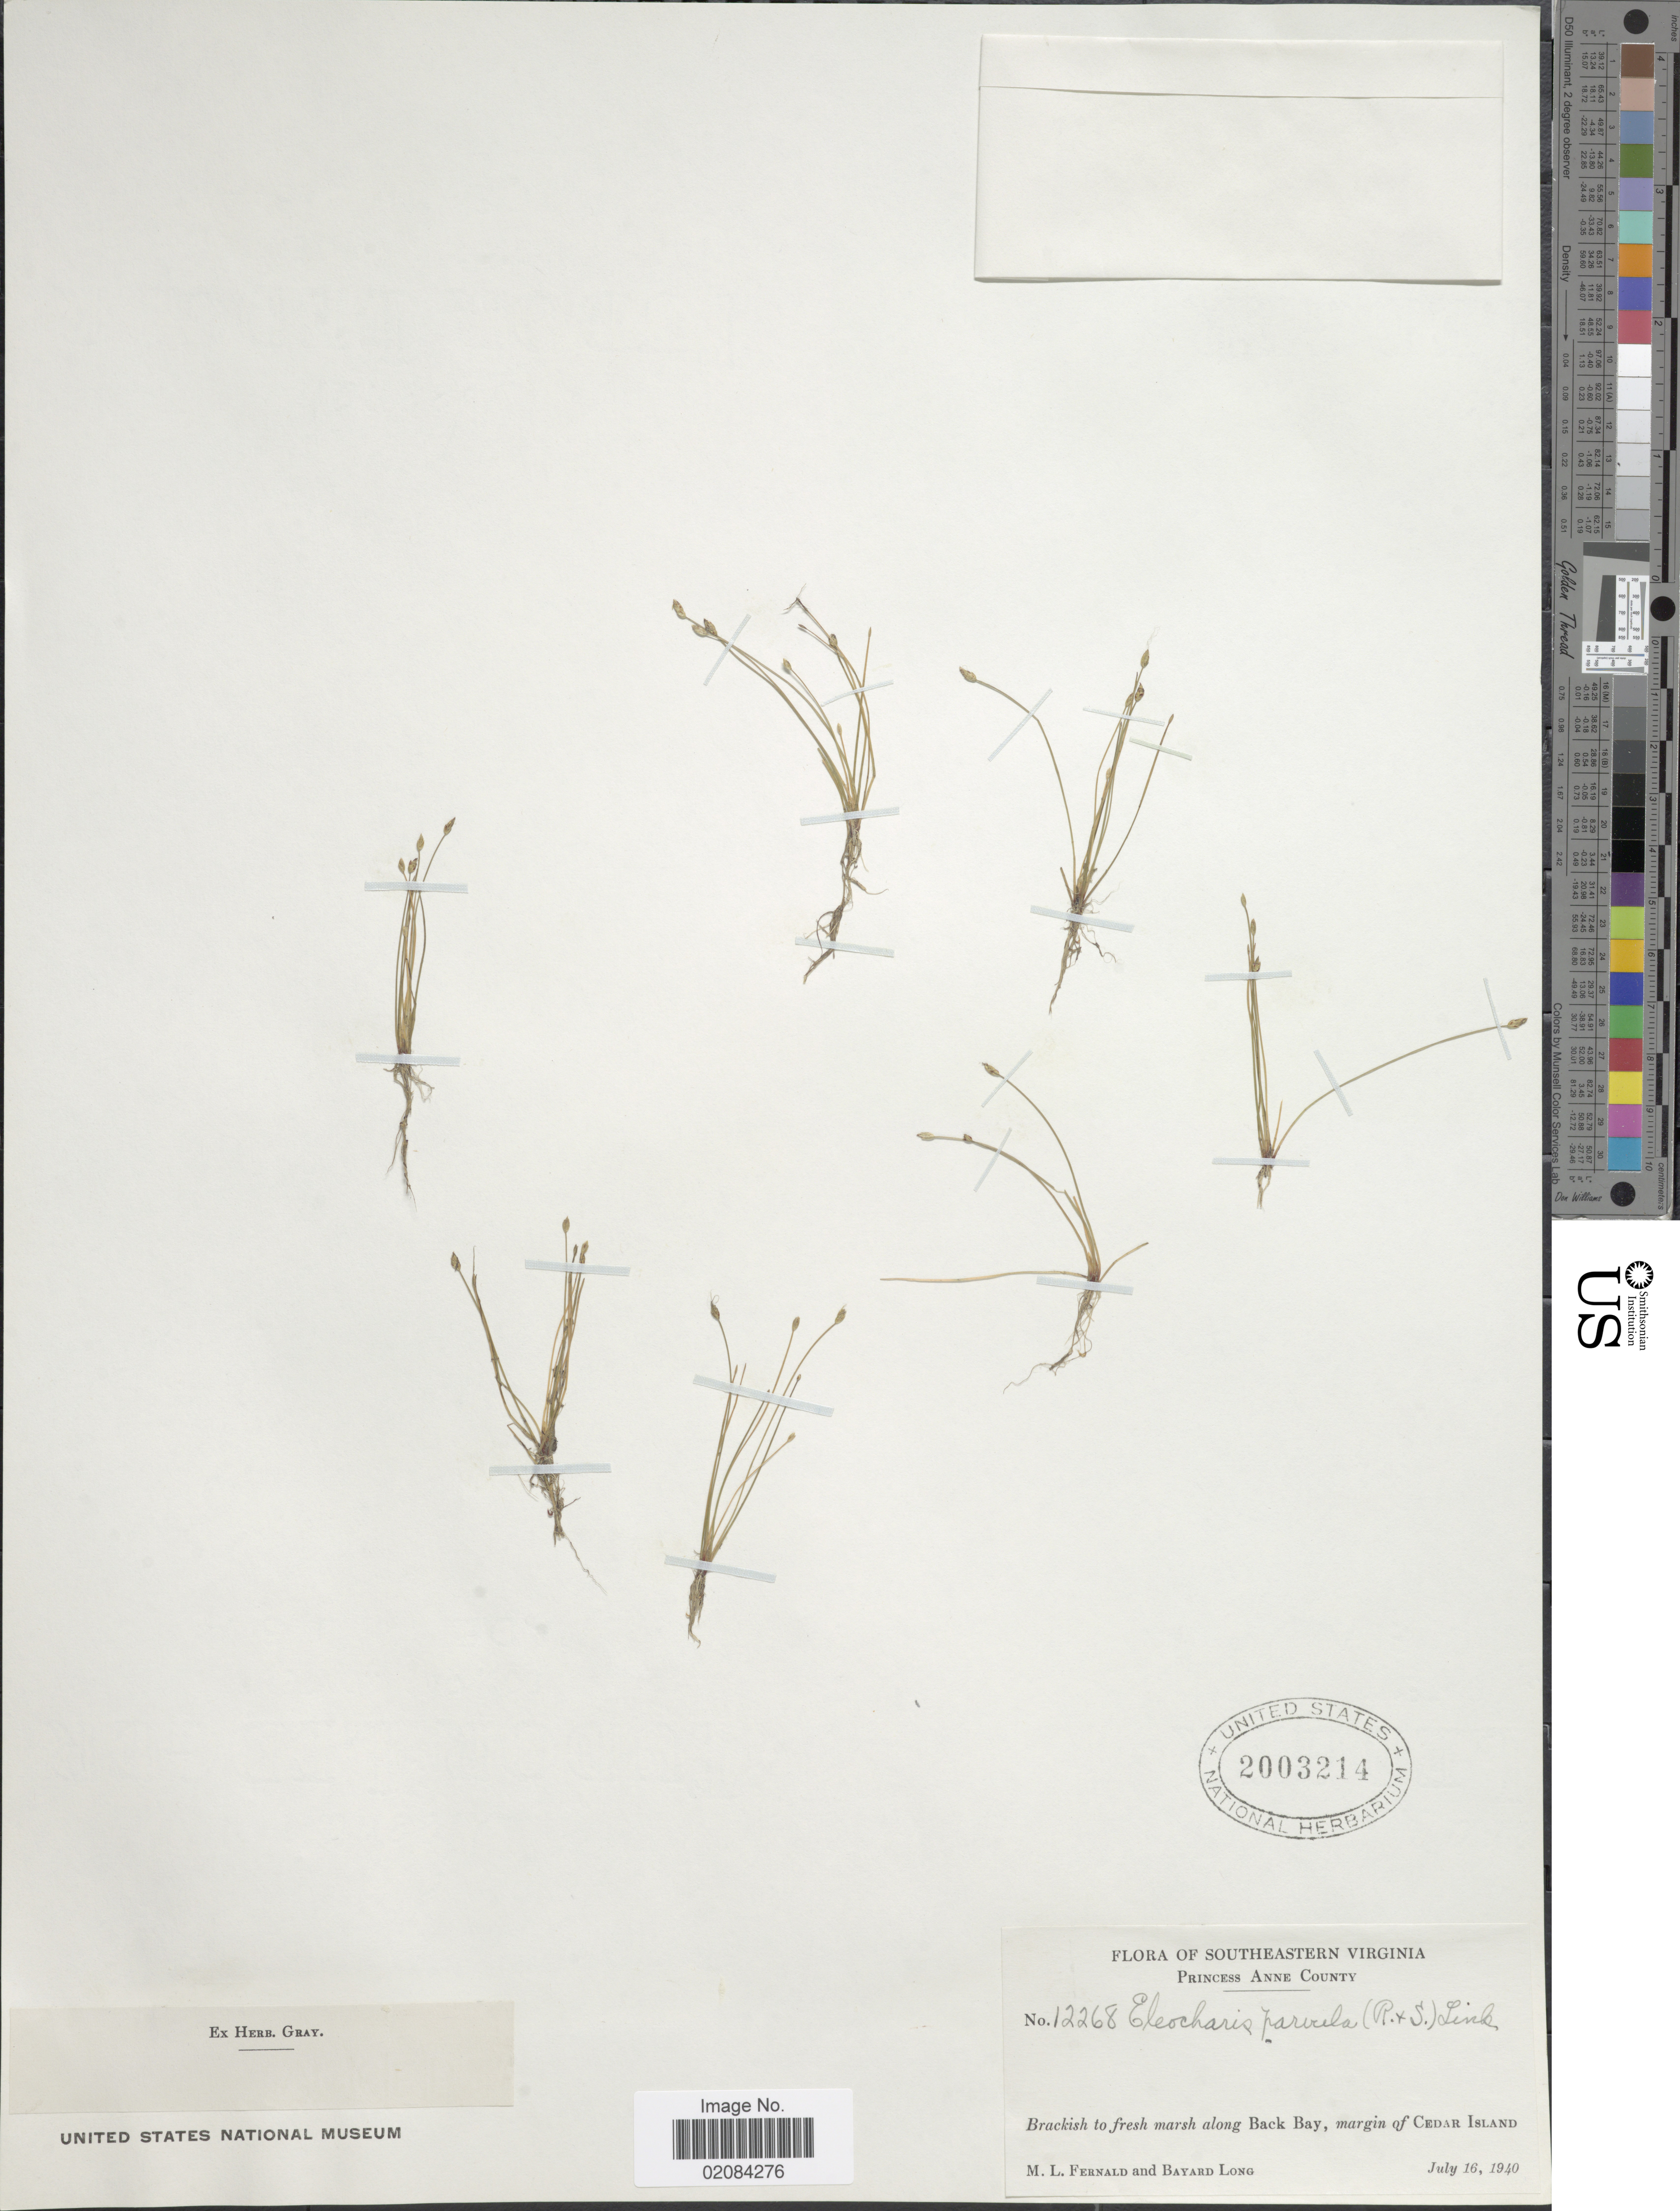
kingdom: Plantae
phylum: Tracheophyta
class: Liliopsida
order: Poales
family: Cyperaceae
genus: Eleocharis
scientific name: Eleocharis parvula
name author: (Roem. & Schult.) Link ex Williams et al.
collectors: M. L. Fernald & B. Long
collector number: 12268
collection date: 1940-07-16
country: United States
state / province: Virginia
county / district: City of Virginia Beach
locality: Princess Anne (=historic county name)County. Brackish to fresh marsh along Back Bay, margin of Cedar Island.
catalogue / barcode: US 2003214